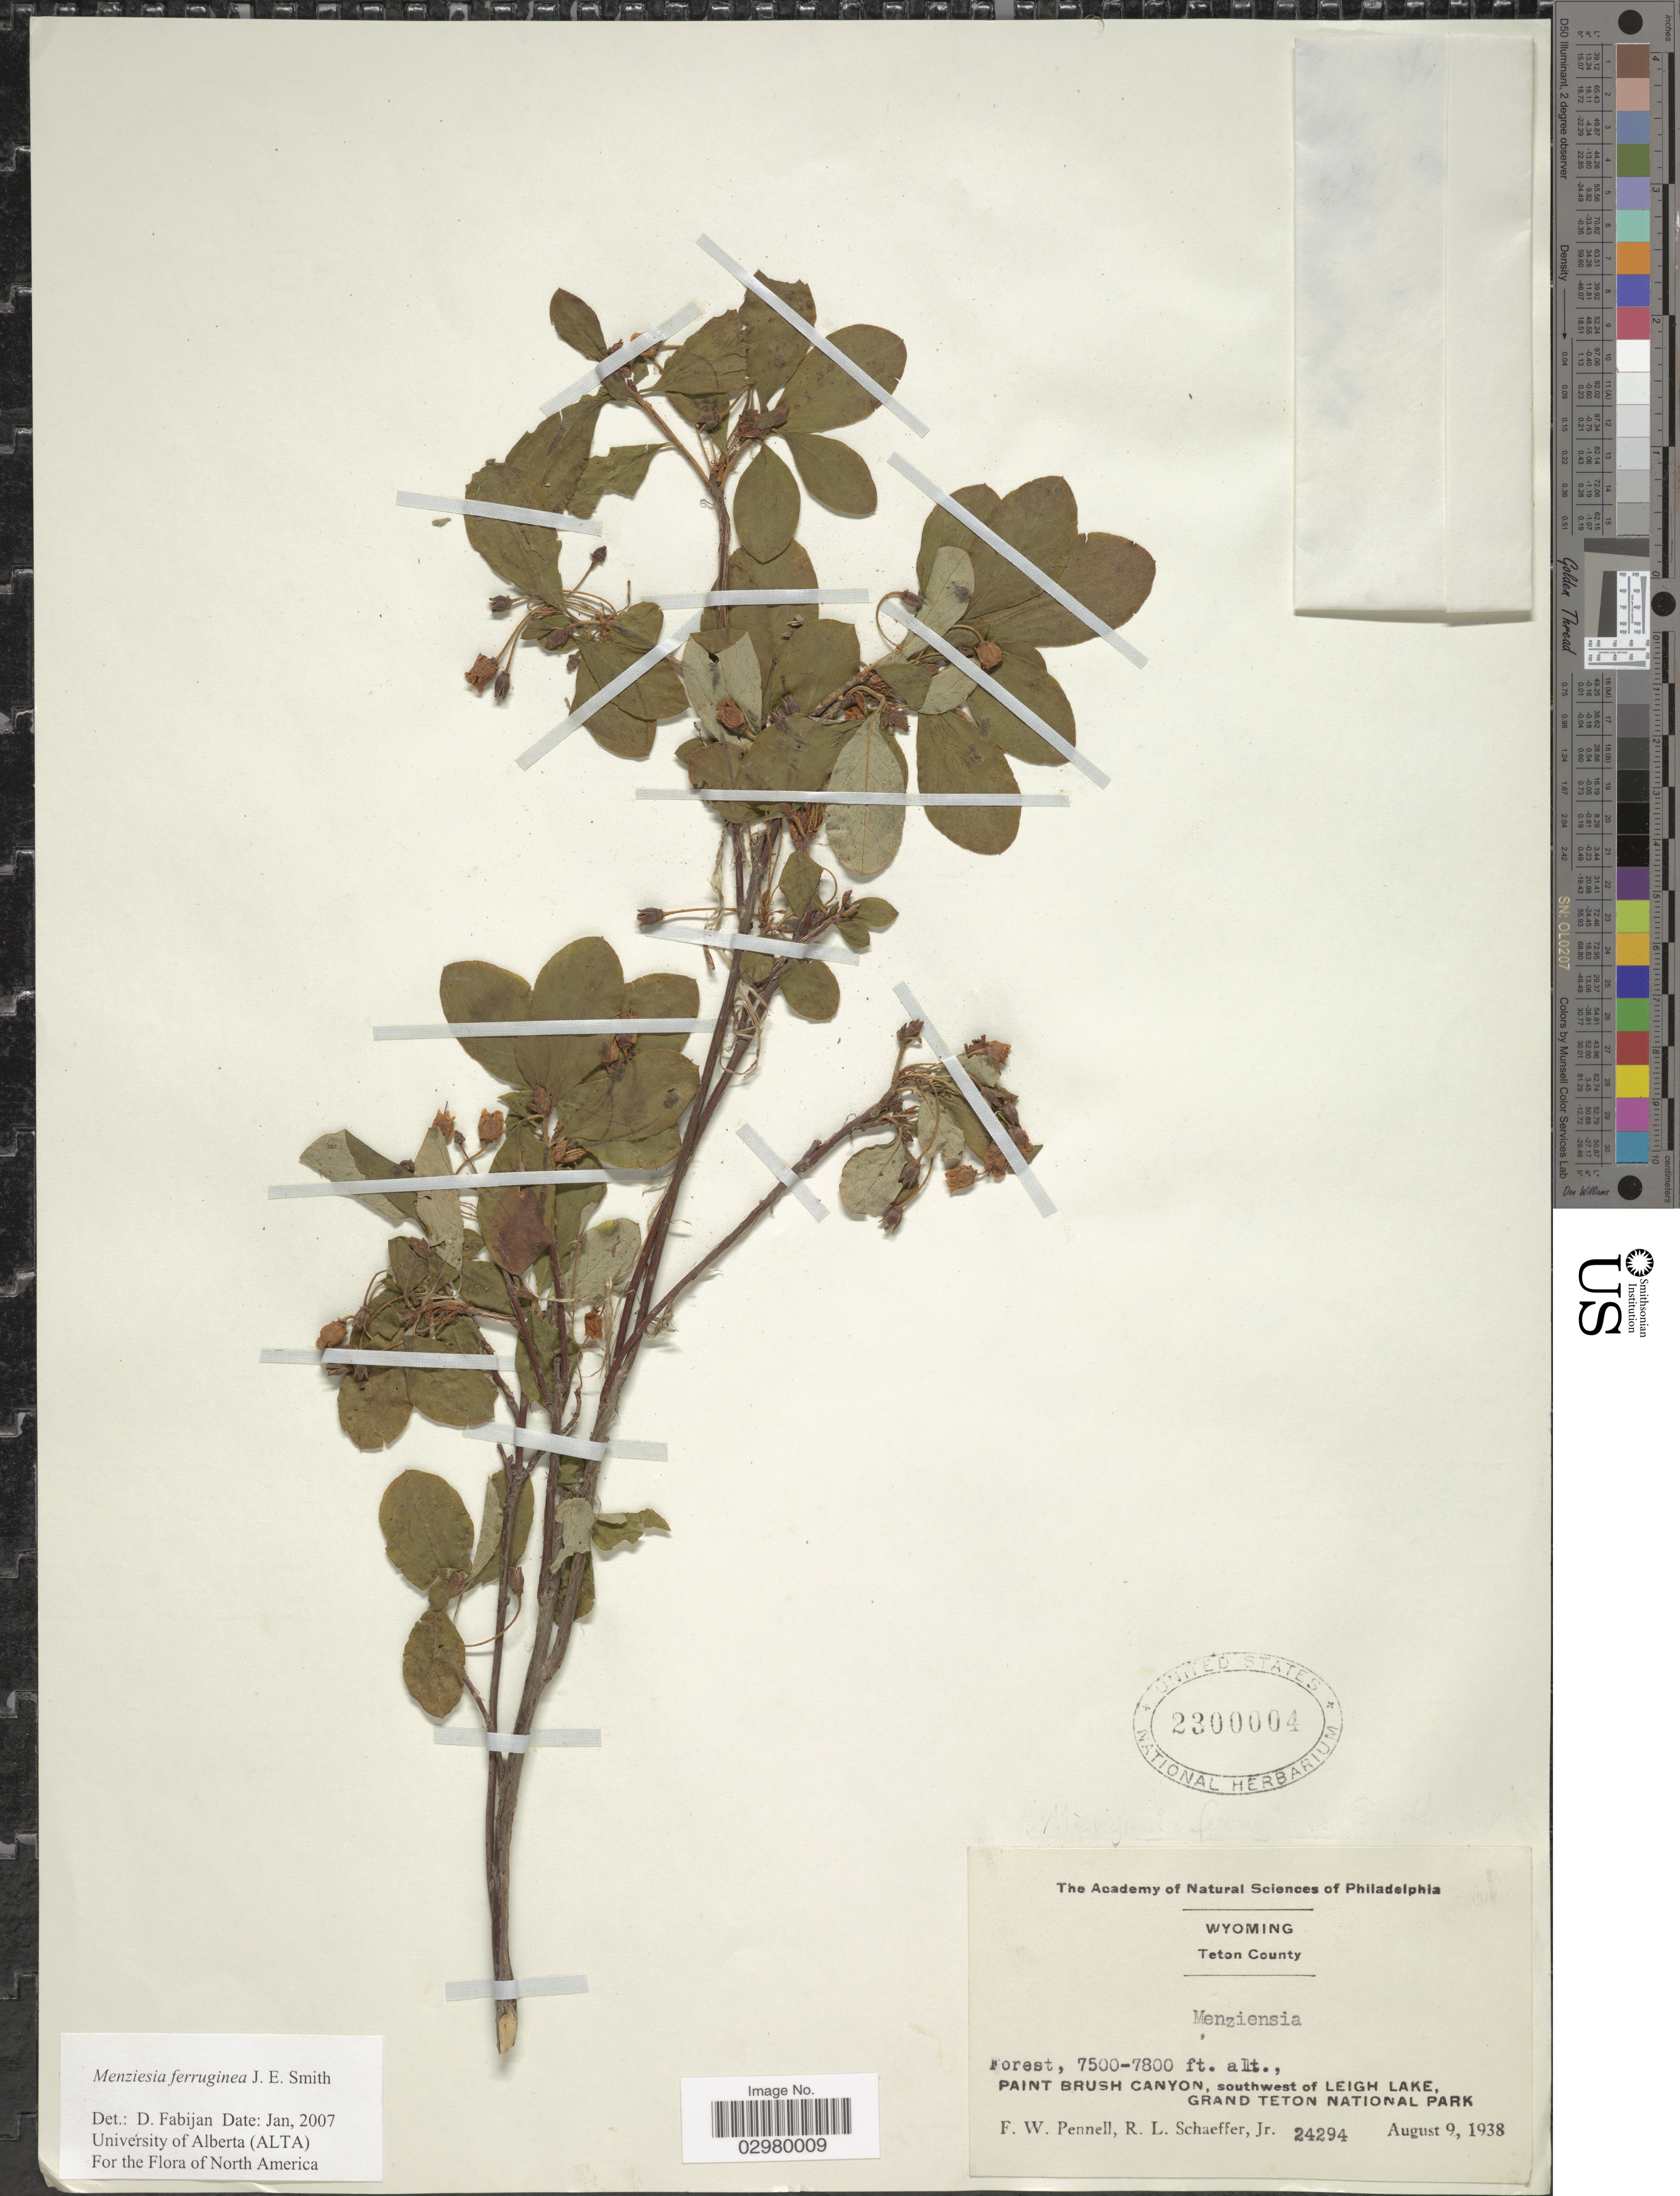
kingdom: Plantae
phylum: Tracheophyta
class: Magnoliopsida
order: Ericales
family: Ericaceae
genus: Menziesia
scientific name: Menziesia ferruginea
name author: Sm.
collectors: F. W. Pennell & R. L. Schaeffer Jr.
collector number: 24294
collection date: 1938-08-09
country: United States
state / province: Wyoming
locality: Teton County. Paint Brush Canyon, southwest of Leigh Lake, Grand Teton National Park.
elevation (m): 2286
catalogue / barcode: US 2300004